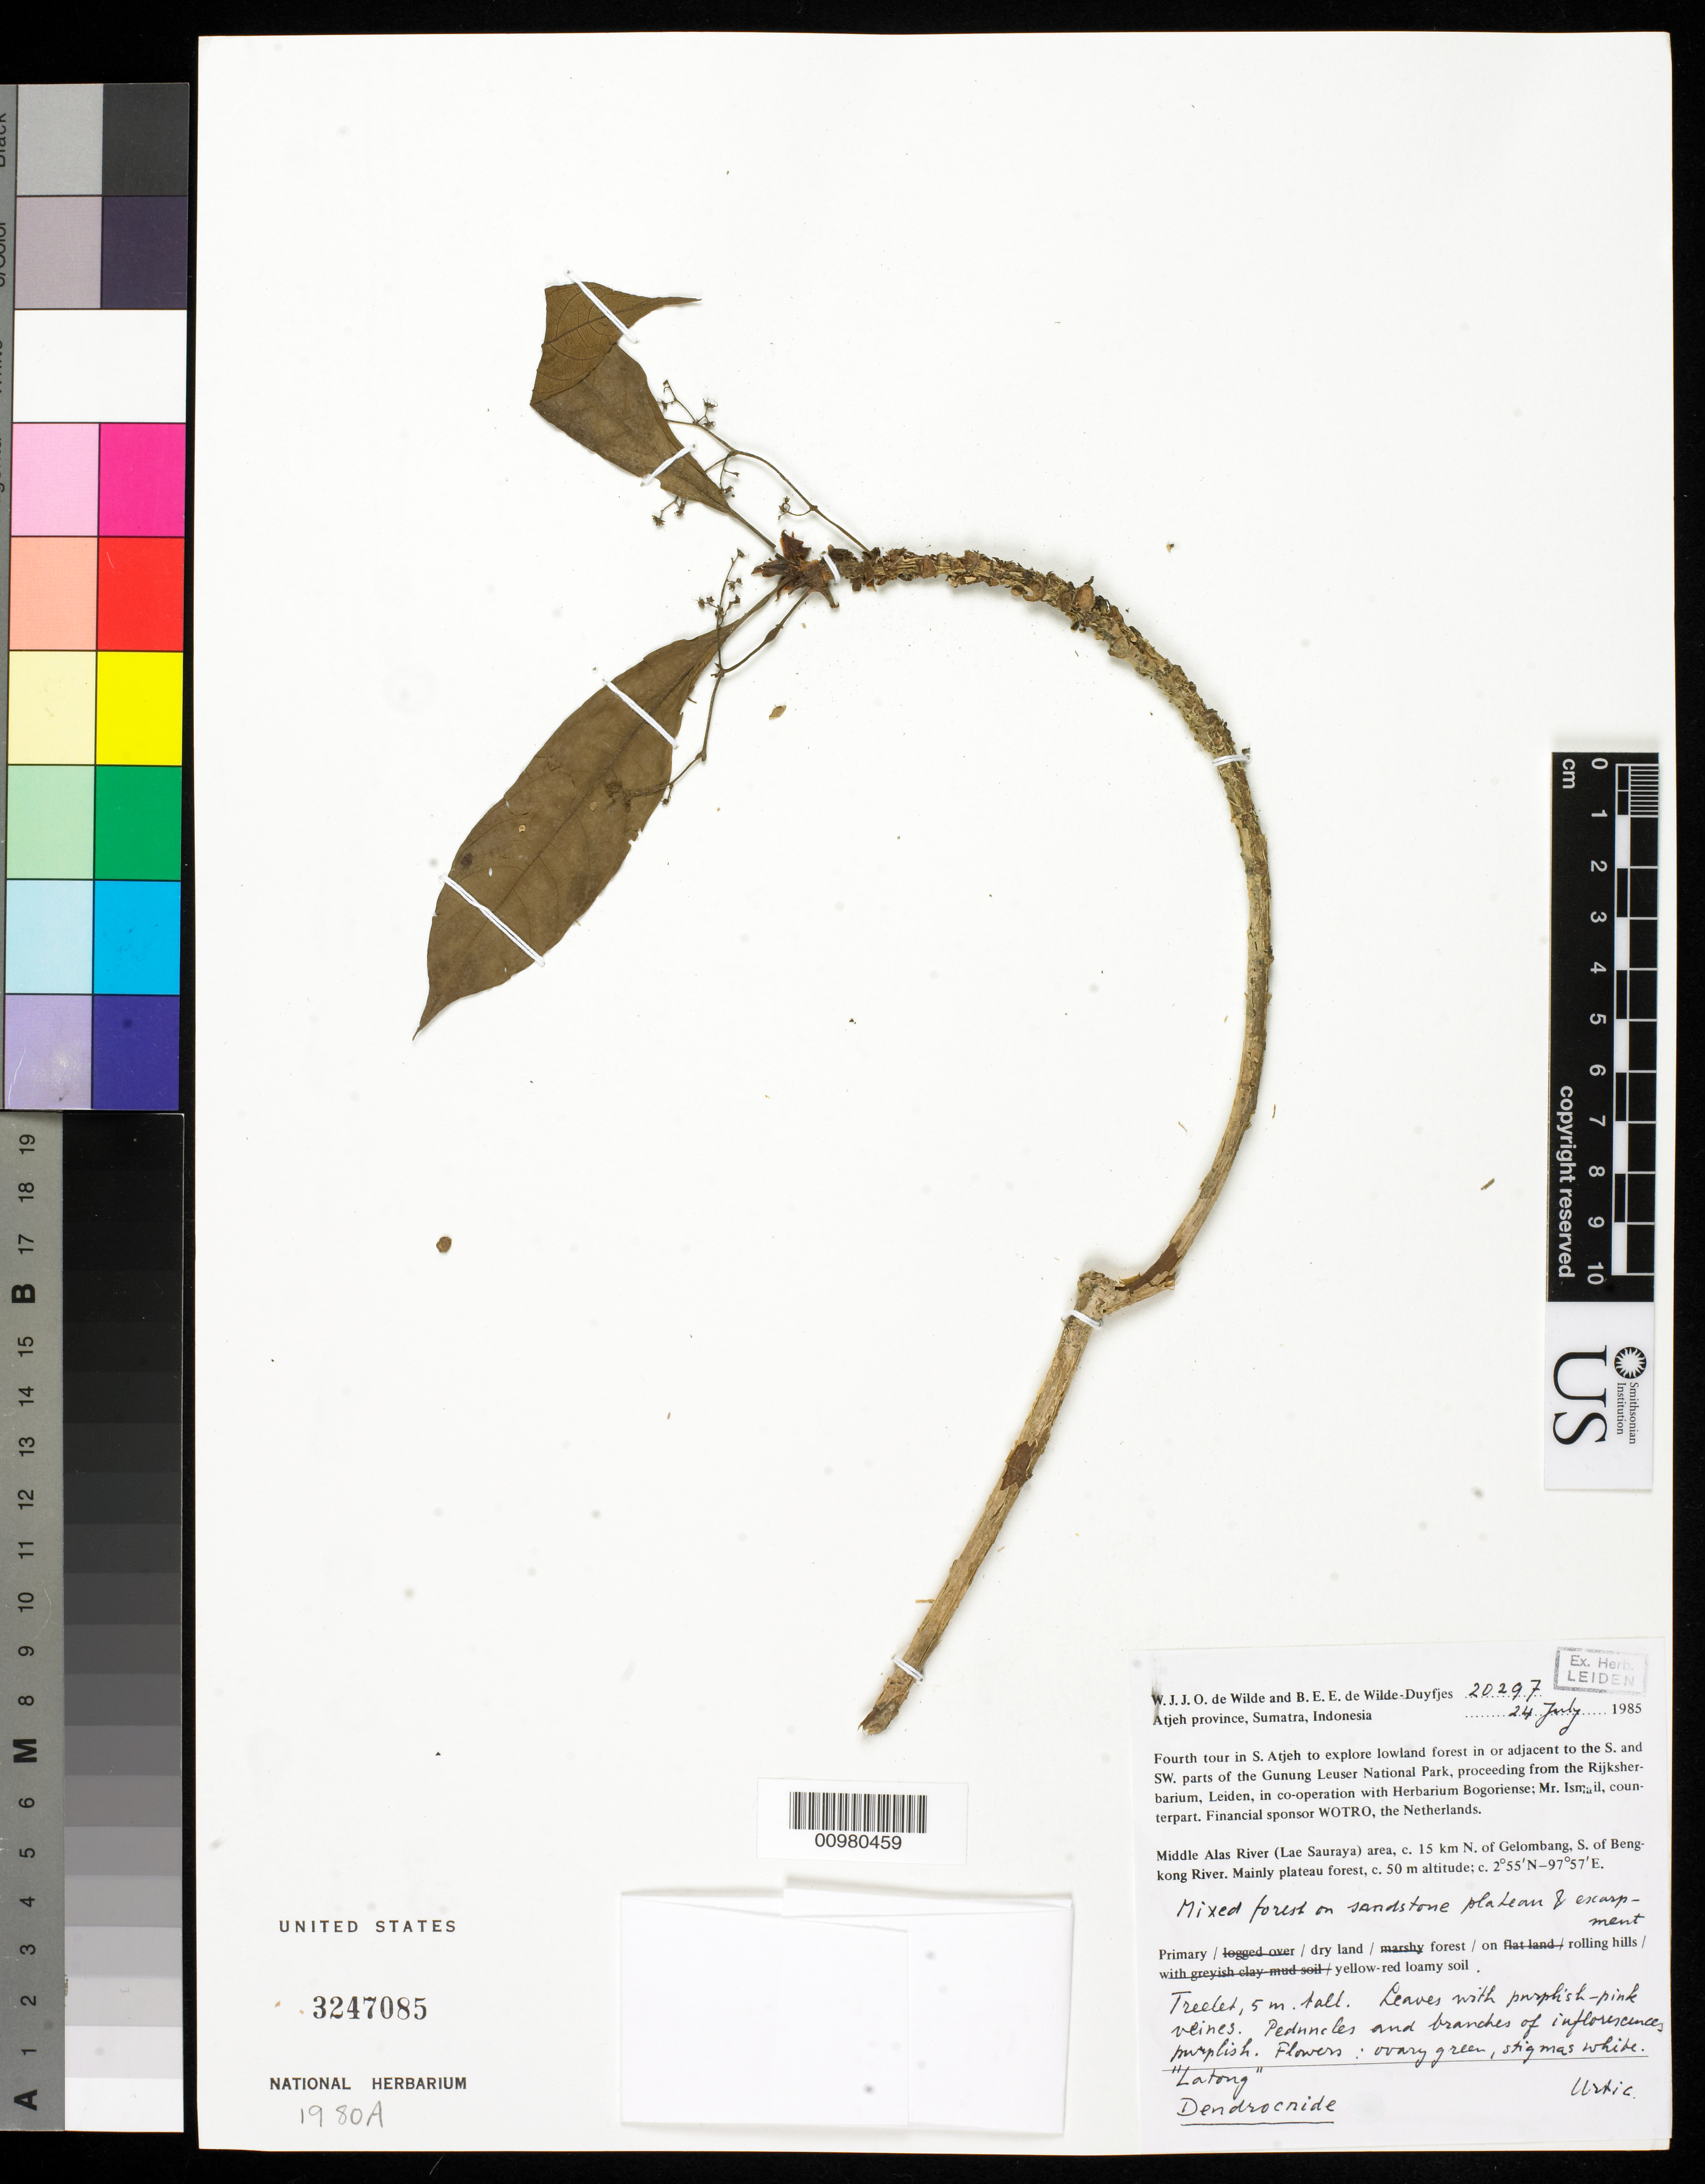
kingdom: Plantae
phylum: Tracheophyta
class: Magnoliopsida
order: Rosales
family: Urticaceae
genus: Dendrocnide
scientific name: Dendrocnide sp.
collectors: W. J. de Wilde & B. E. de Wilde-Duyfjes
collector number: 20297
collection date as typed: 24 Jul 1985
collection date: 1985-07-24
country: Indonesia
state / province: Sumatra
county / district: Aceh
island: Sumatra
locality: Middle Alas River (Lae Sauraya) area, c. 15 km N of Gelombang, S. of Bengkong River.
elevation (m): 50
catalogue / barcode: US 3247085